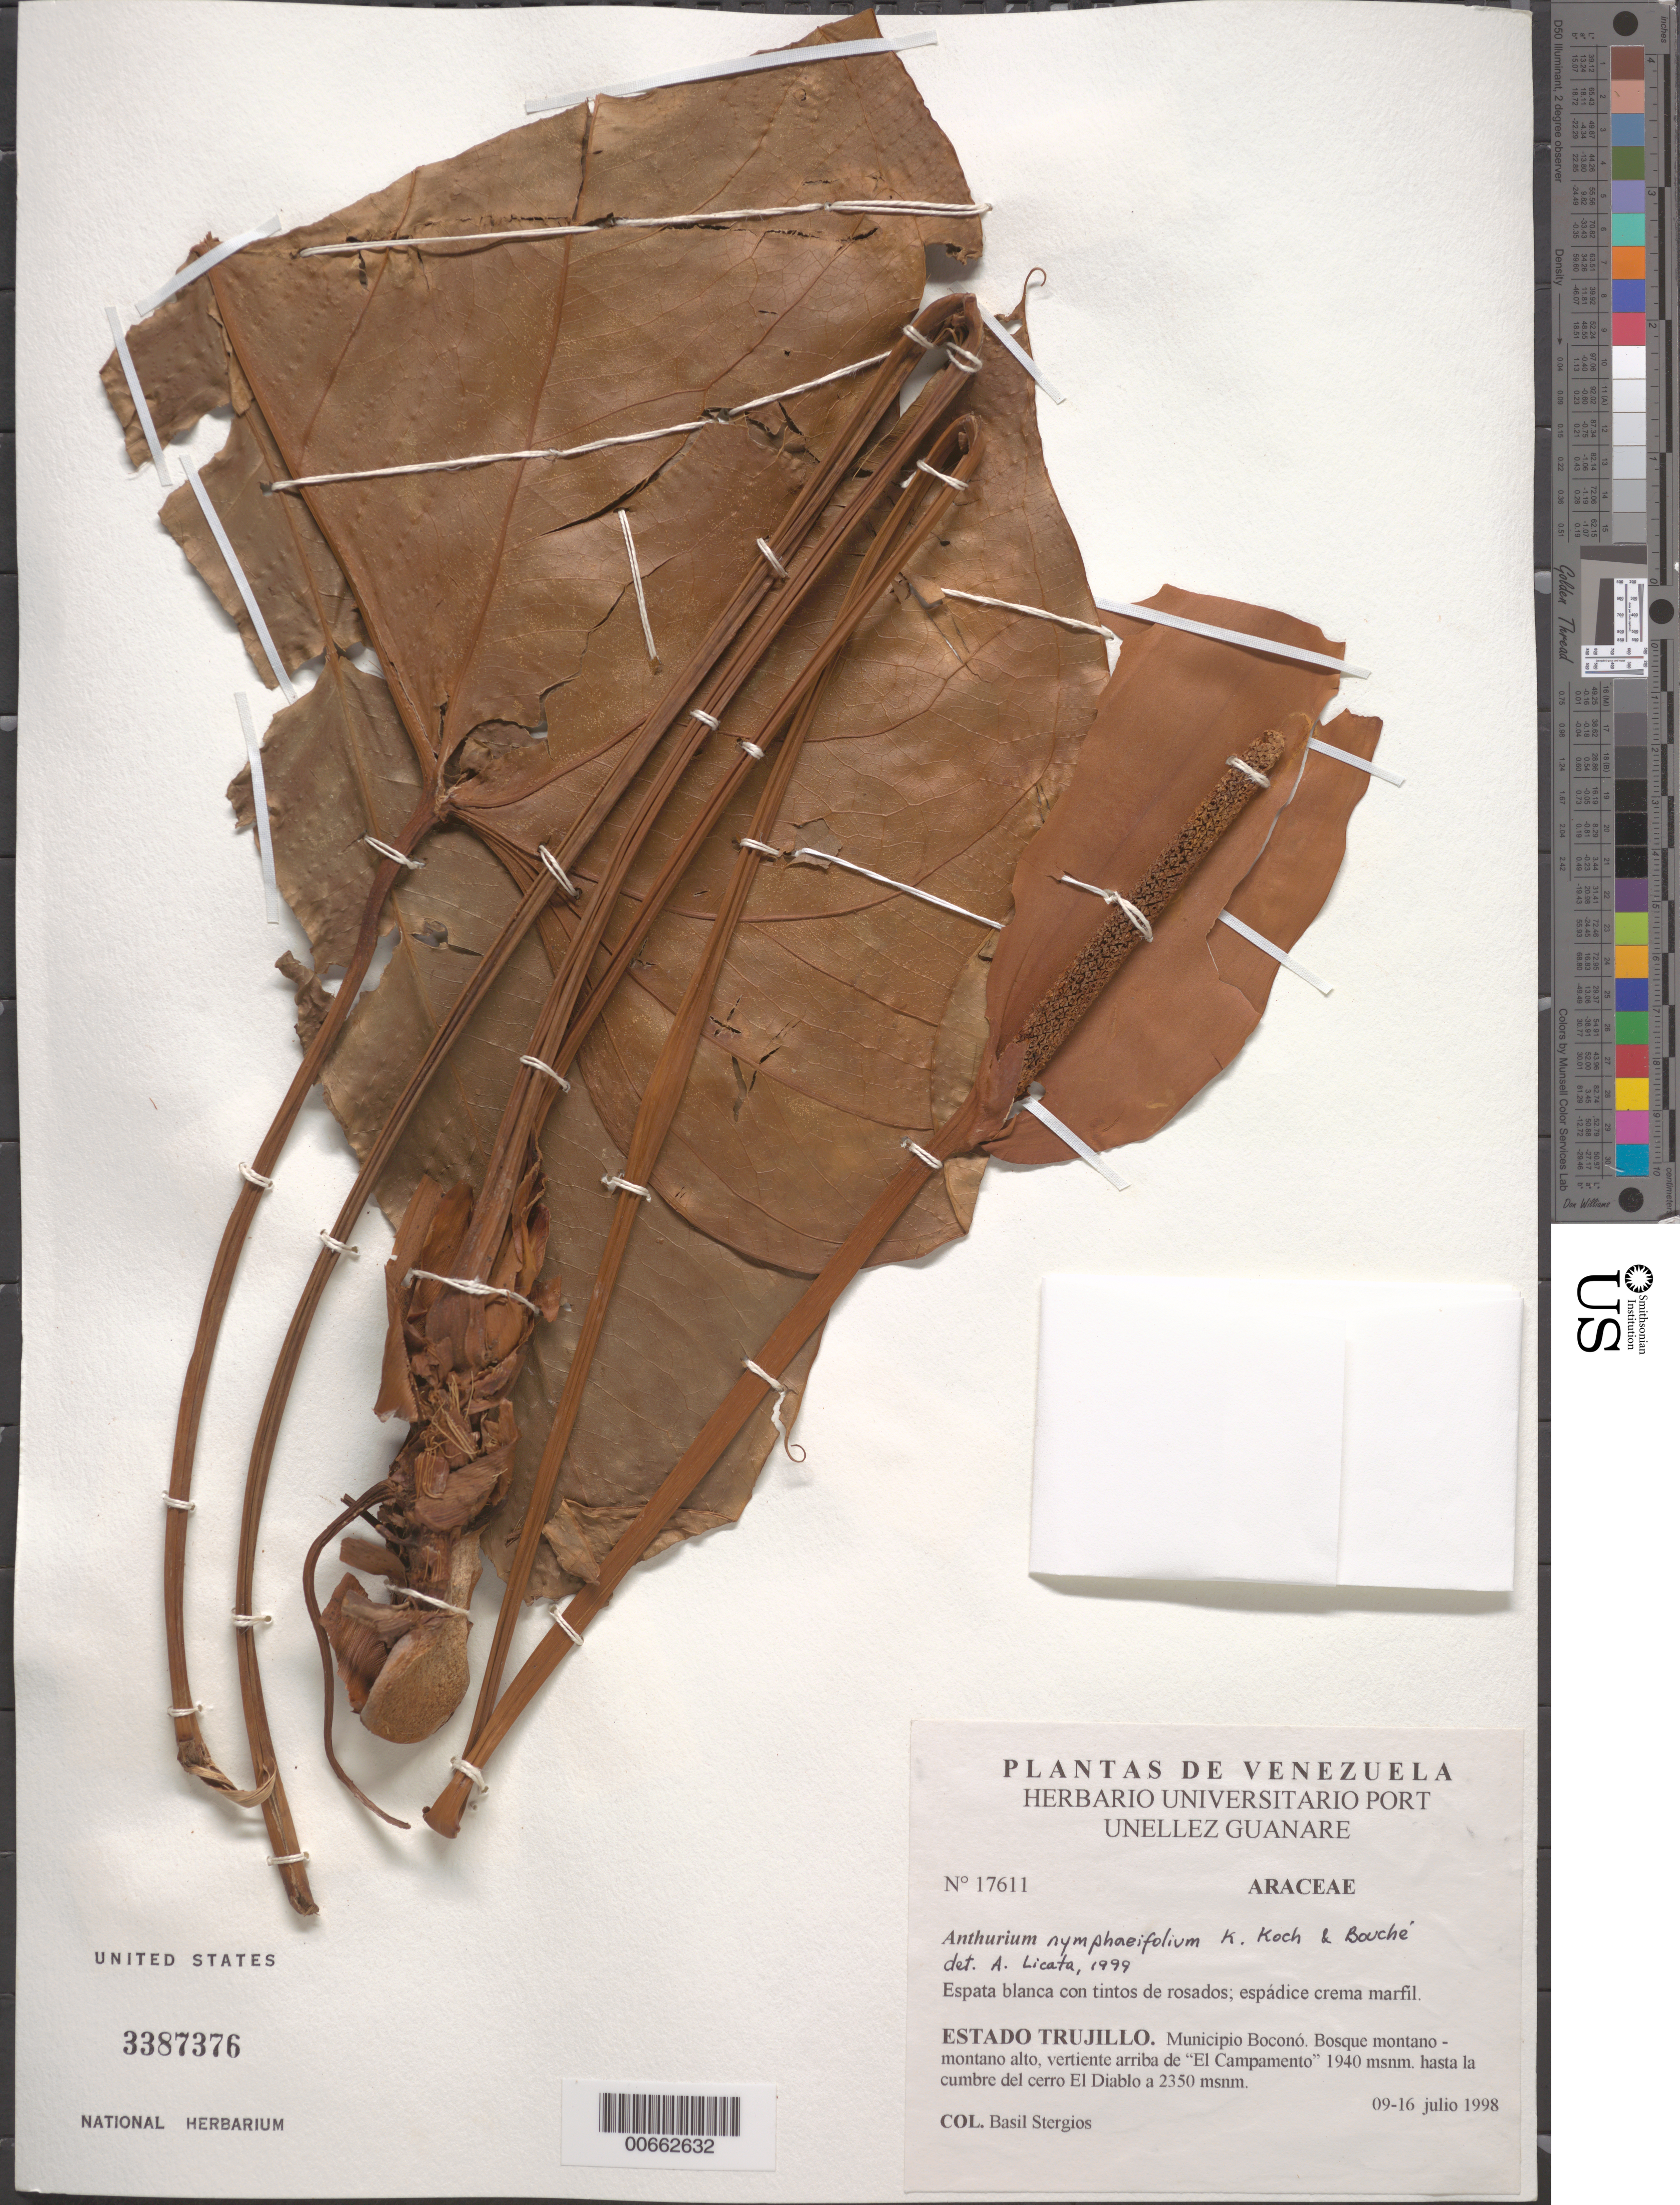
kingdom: Plantae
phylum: Tracheophyta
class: Liliopsida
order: Alismatales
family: Araceae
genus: Anthurium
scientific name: Anthurium nymphaeifolium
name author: K. Koch & C.D. Bouché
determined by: Licata, A., (PORT), Univ. Nac. Exp. de los Llanos Ezequiel Zamora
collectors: B. G. Stergios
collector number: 17611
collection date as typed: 09 Jul 1998 to 16 Jul 1998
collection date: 1998-07-09/1998-07-16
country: Venezuela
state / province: Trujillo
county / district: Boconó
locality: Vertiente arriba de El Campamento 1940 m hasta la cumbre del cerro El Diablo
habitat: Bosque montano-montano alto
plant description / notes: MO, PORT, US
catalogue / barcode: US 3387376